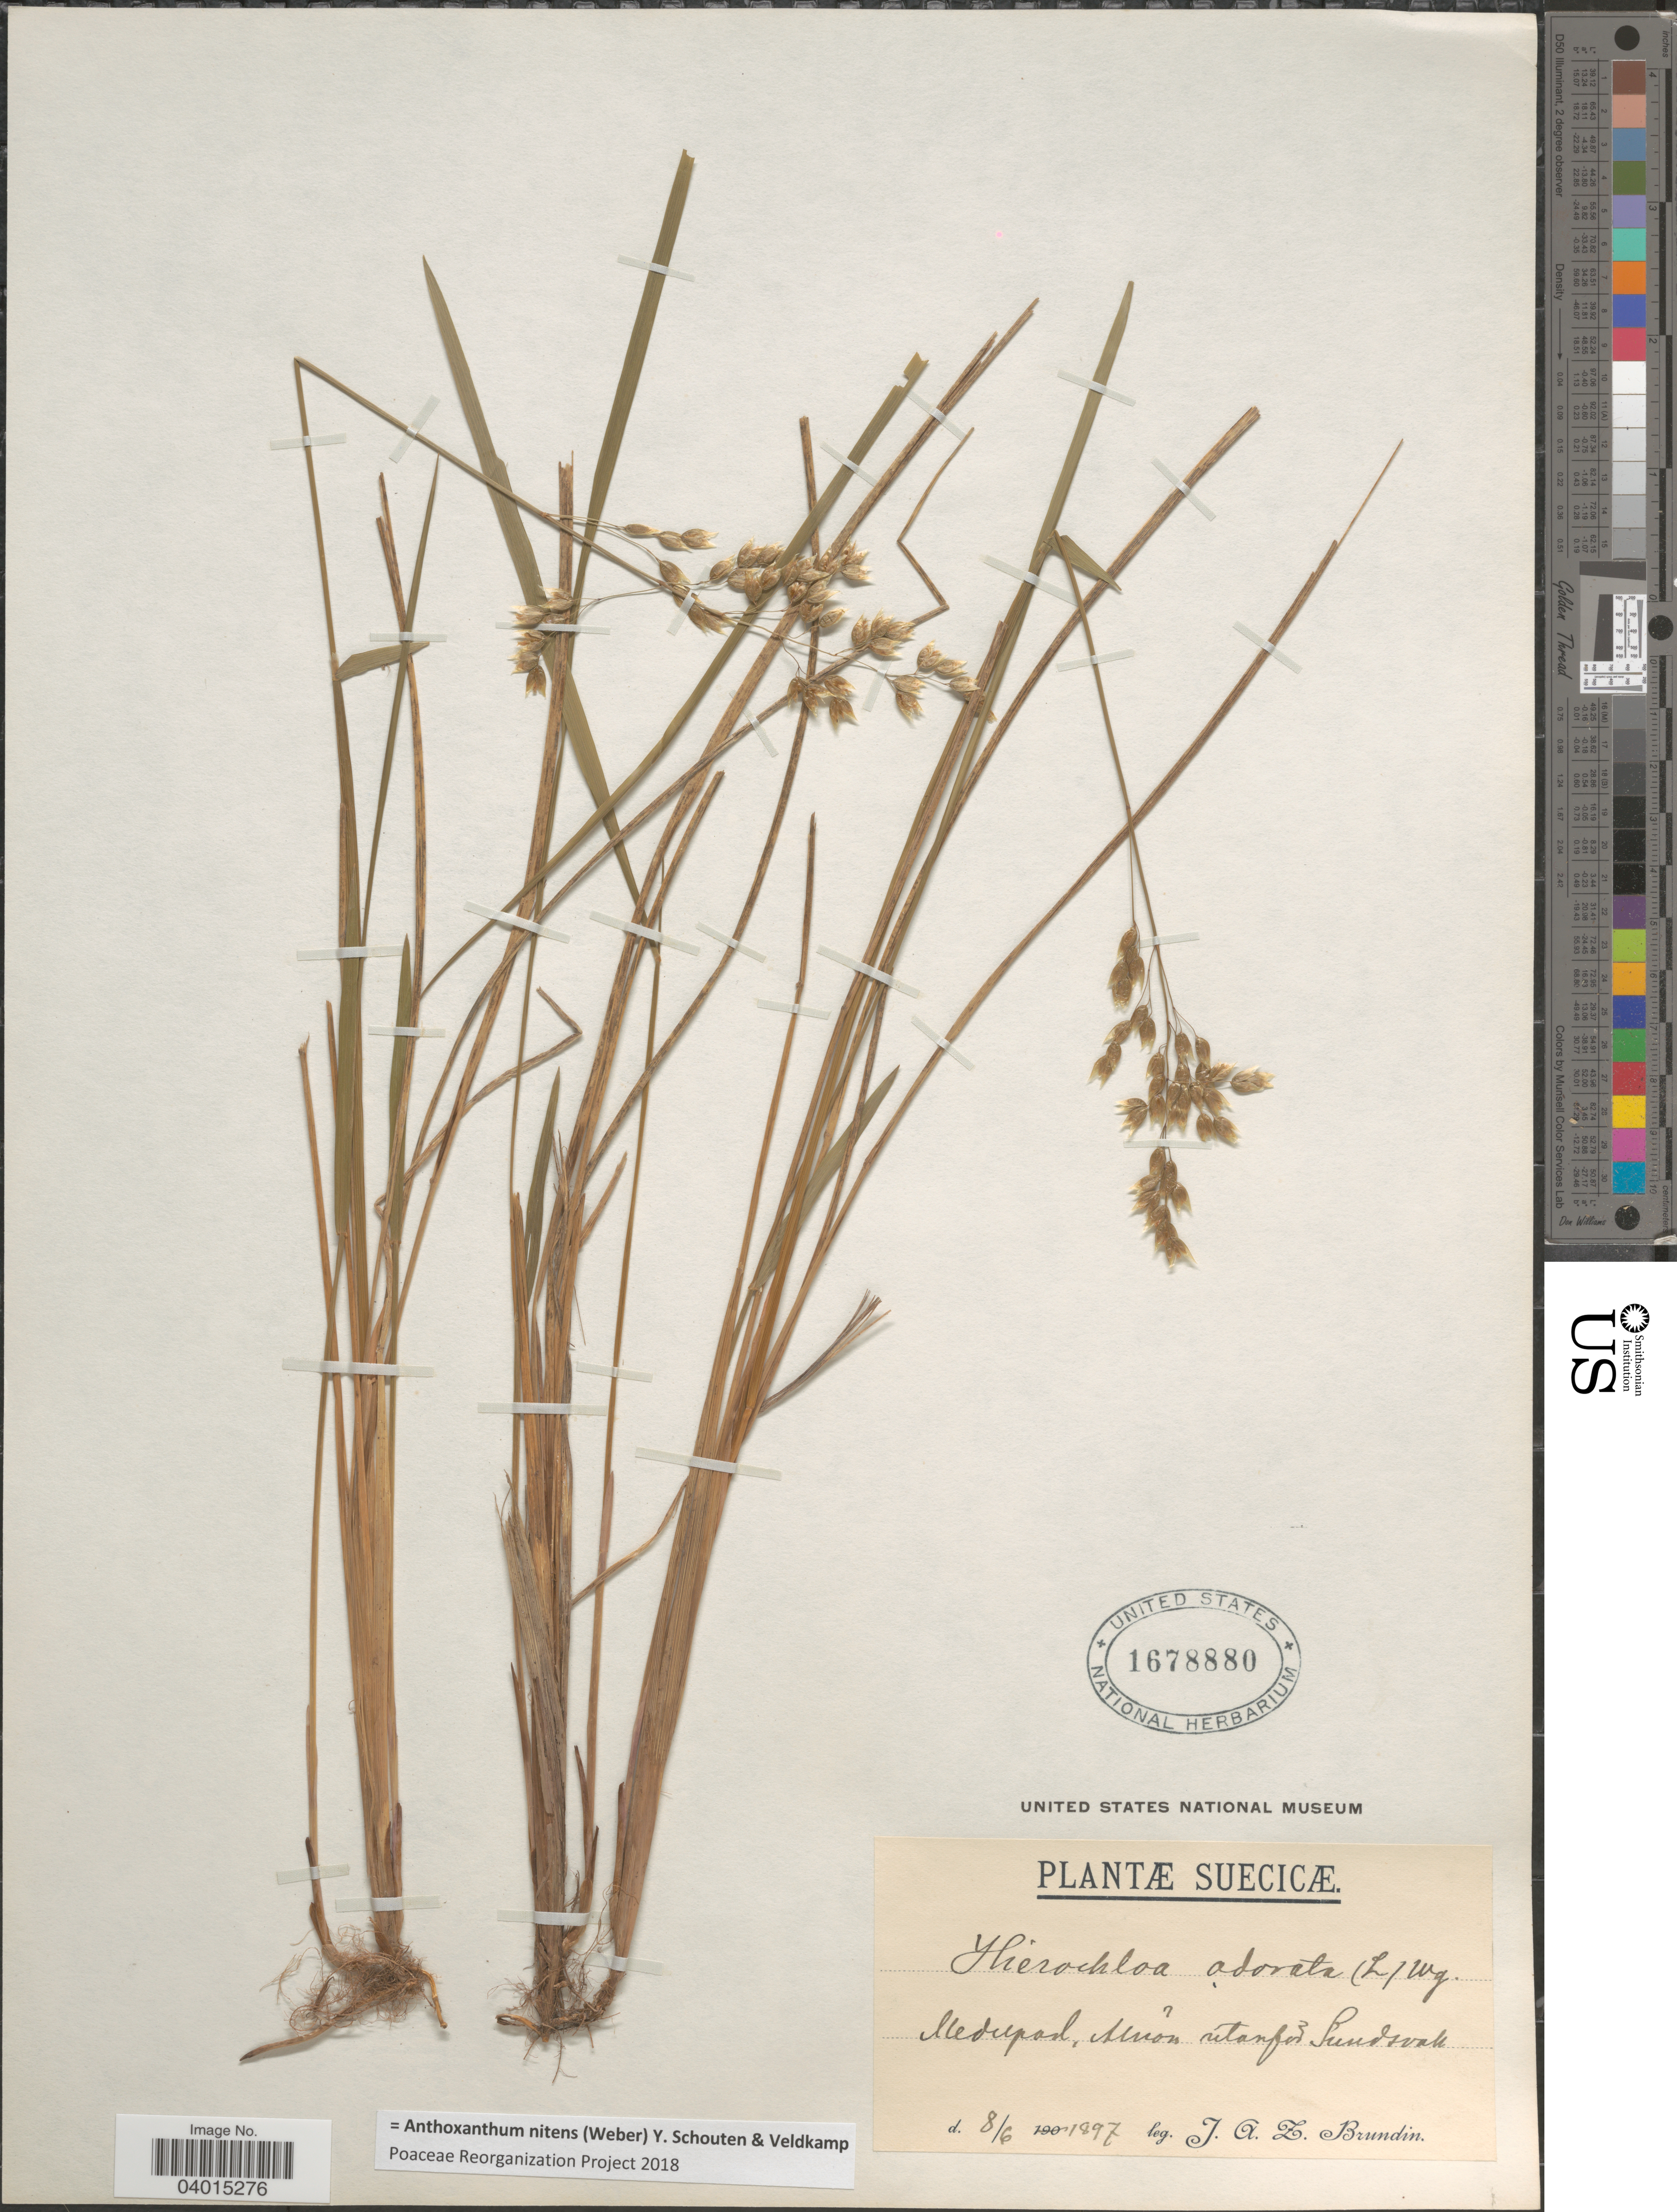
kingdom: Plantae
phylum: Tracheophyta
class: Liliopsida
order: Poales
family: Poaceae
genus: Anthoxanthum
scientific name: Anthoxanthum nitens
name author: (G.H. Weber) R.T.A. Schouten & Veldkamp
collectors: J. Brundin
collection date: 1897-06-08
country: Sweden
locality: Suecicæ. Medelpad, Alnon utanfod Sundsvall.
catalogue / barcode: US 1678880